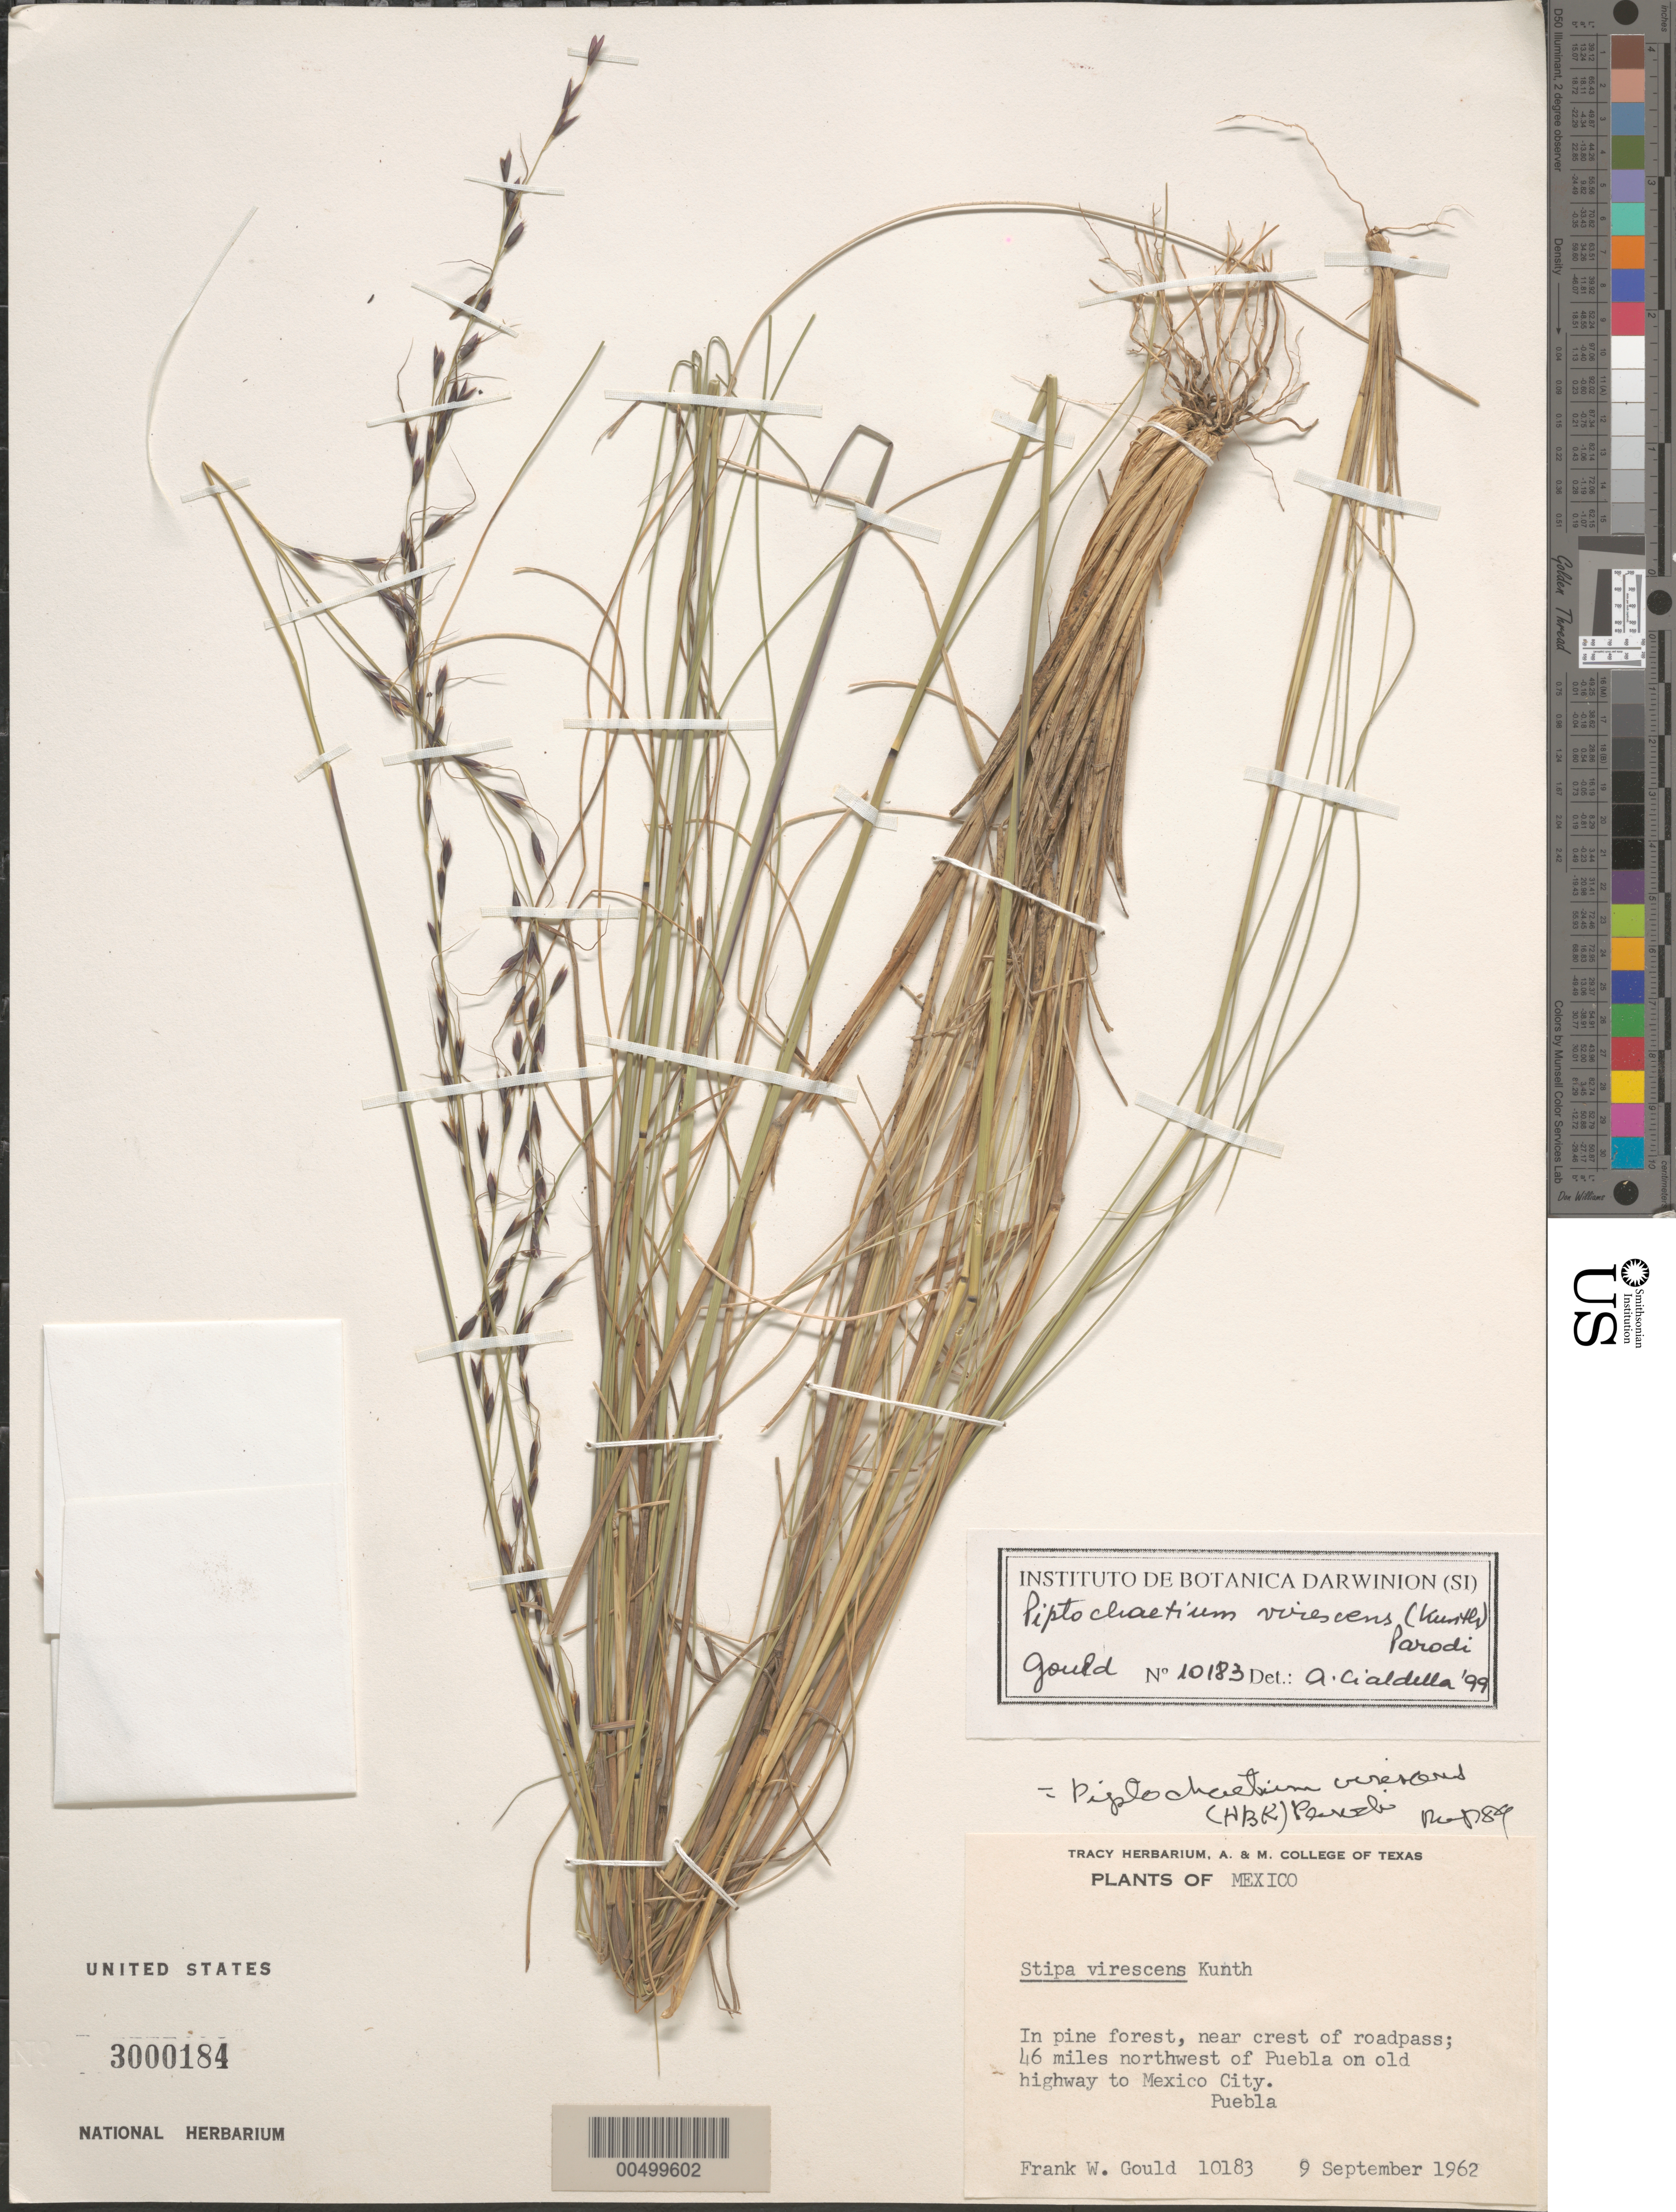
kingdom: Plantae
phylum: Tracheophyta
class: Liliopsida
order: Poales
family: Poaceae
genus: Piptochaetium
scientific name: Piptochaetium virescens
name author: (Kunth) Parodi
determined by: Pohl, R. W.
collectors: F. W. Gould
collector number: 10183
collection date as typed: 9 Sep 1962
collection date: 1962-09-09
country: Mexico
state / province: Puebla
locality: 46 mi NW of Puebla on old hwy to Mexico City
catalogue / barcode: US 3000184